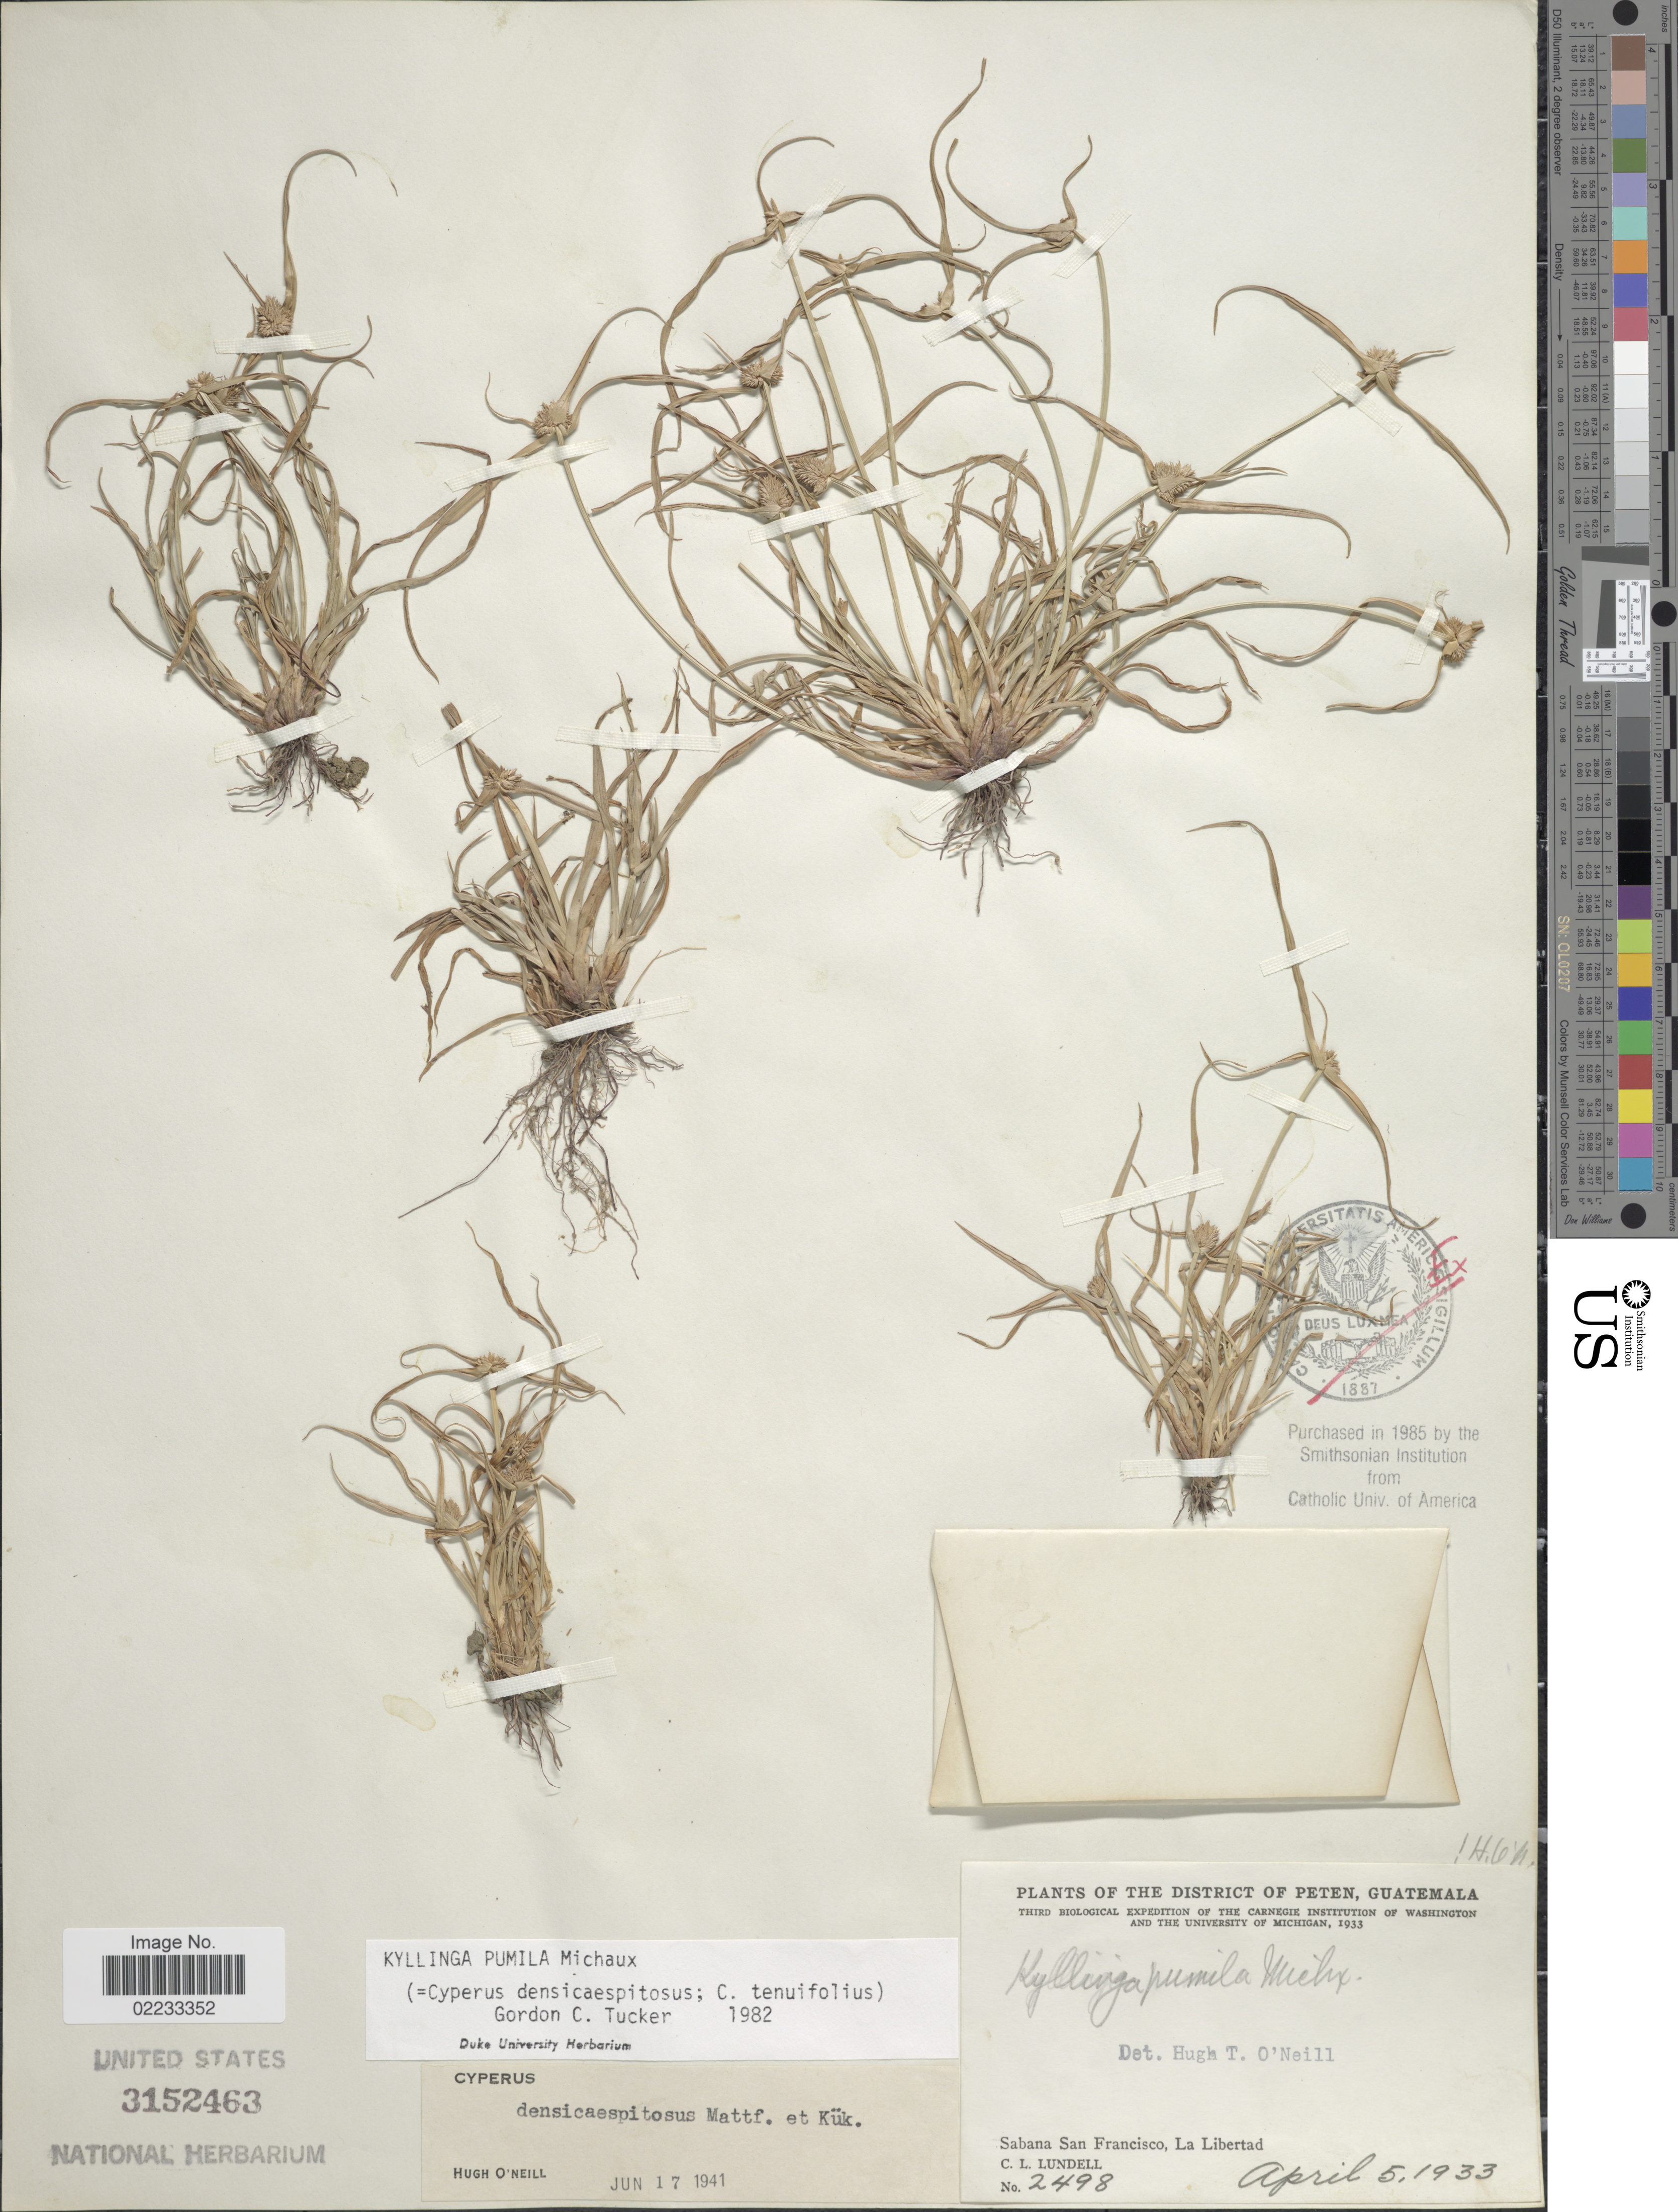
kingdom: Plantae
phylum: Tracheophyta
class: Liliopsida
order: Poales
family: Cyperaceae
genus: Cyperus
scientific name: Cyperus hortensis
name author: (Salzm. ex Steud.) Dorr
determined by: Strong, Mark T., (BOT), Smithsonian Institution - National Museum of Natural History (UNITED STATES)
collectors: C. L. Lundell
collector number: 2498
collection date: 1933-04-05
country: Guatemala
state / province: El Petén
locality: The District of Peten, Saban San Francisco, La Libertad.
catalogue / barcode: US 3152463